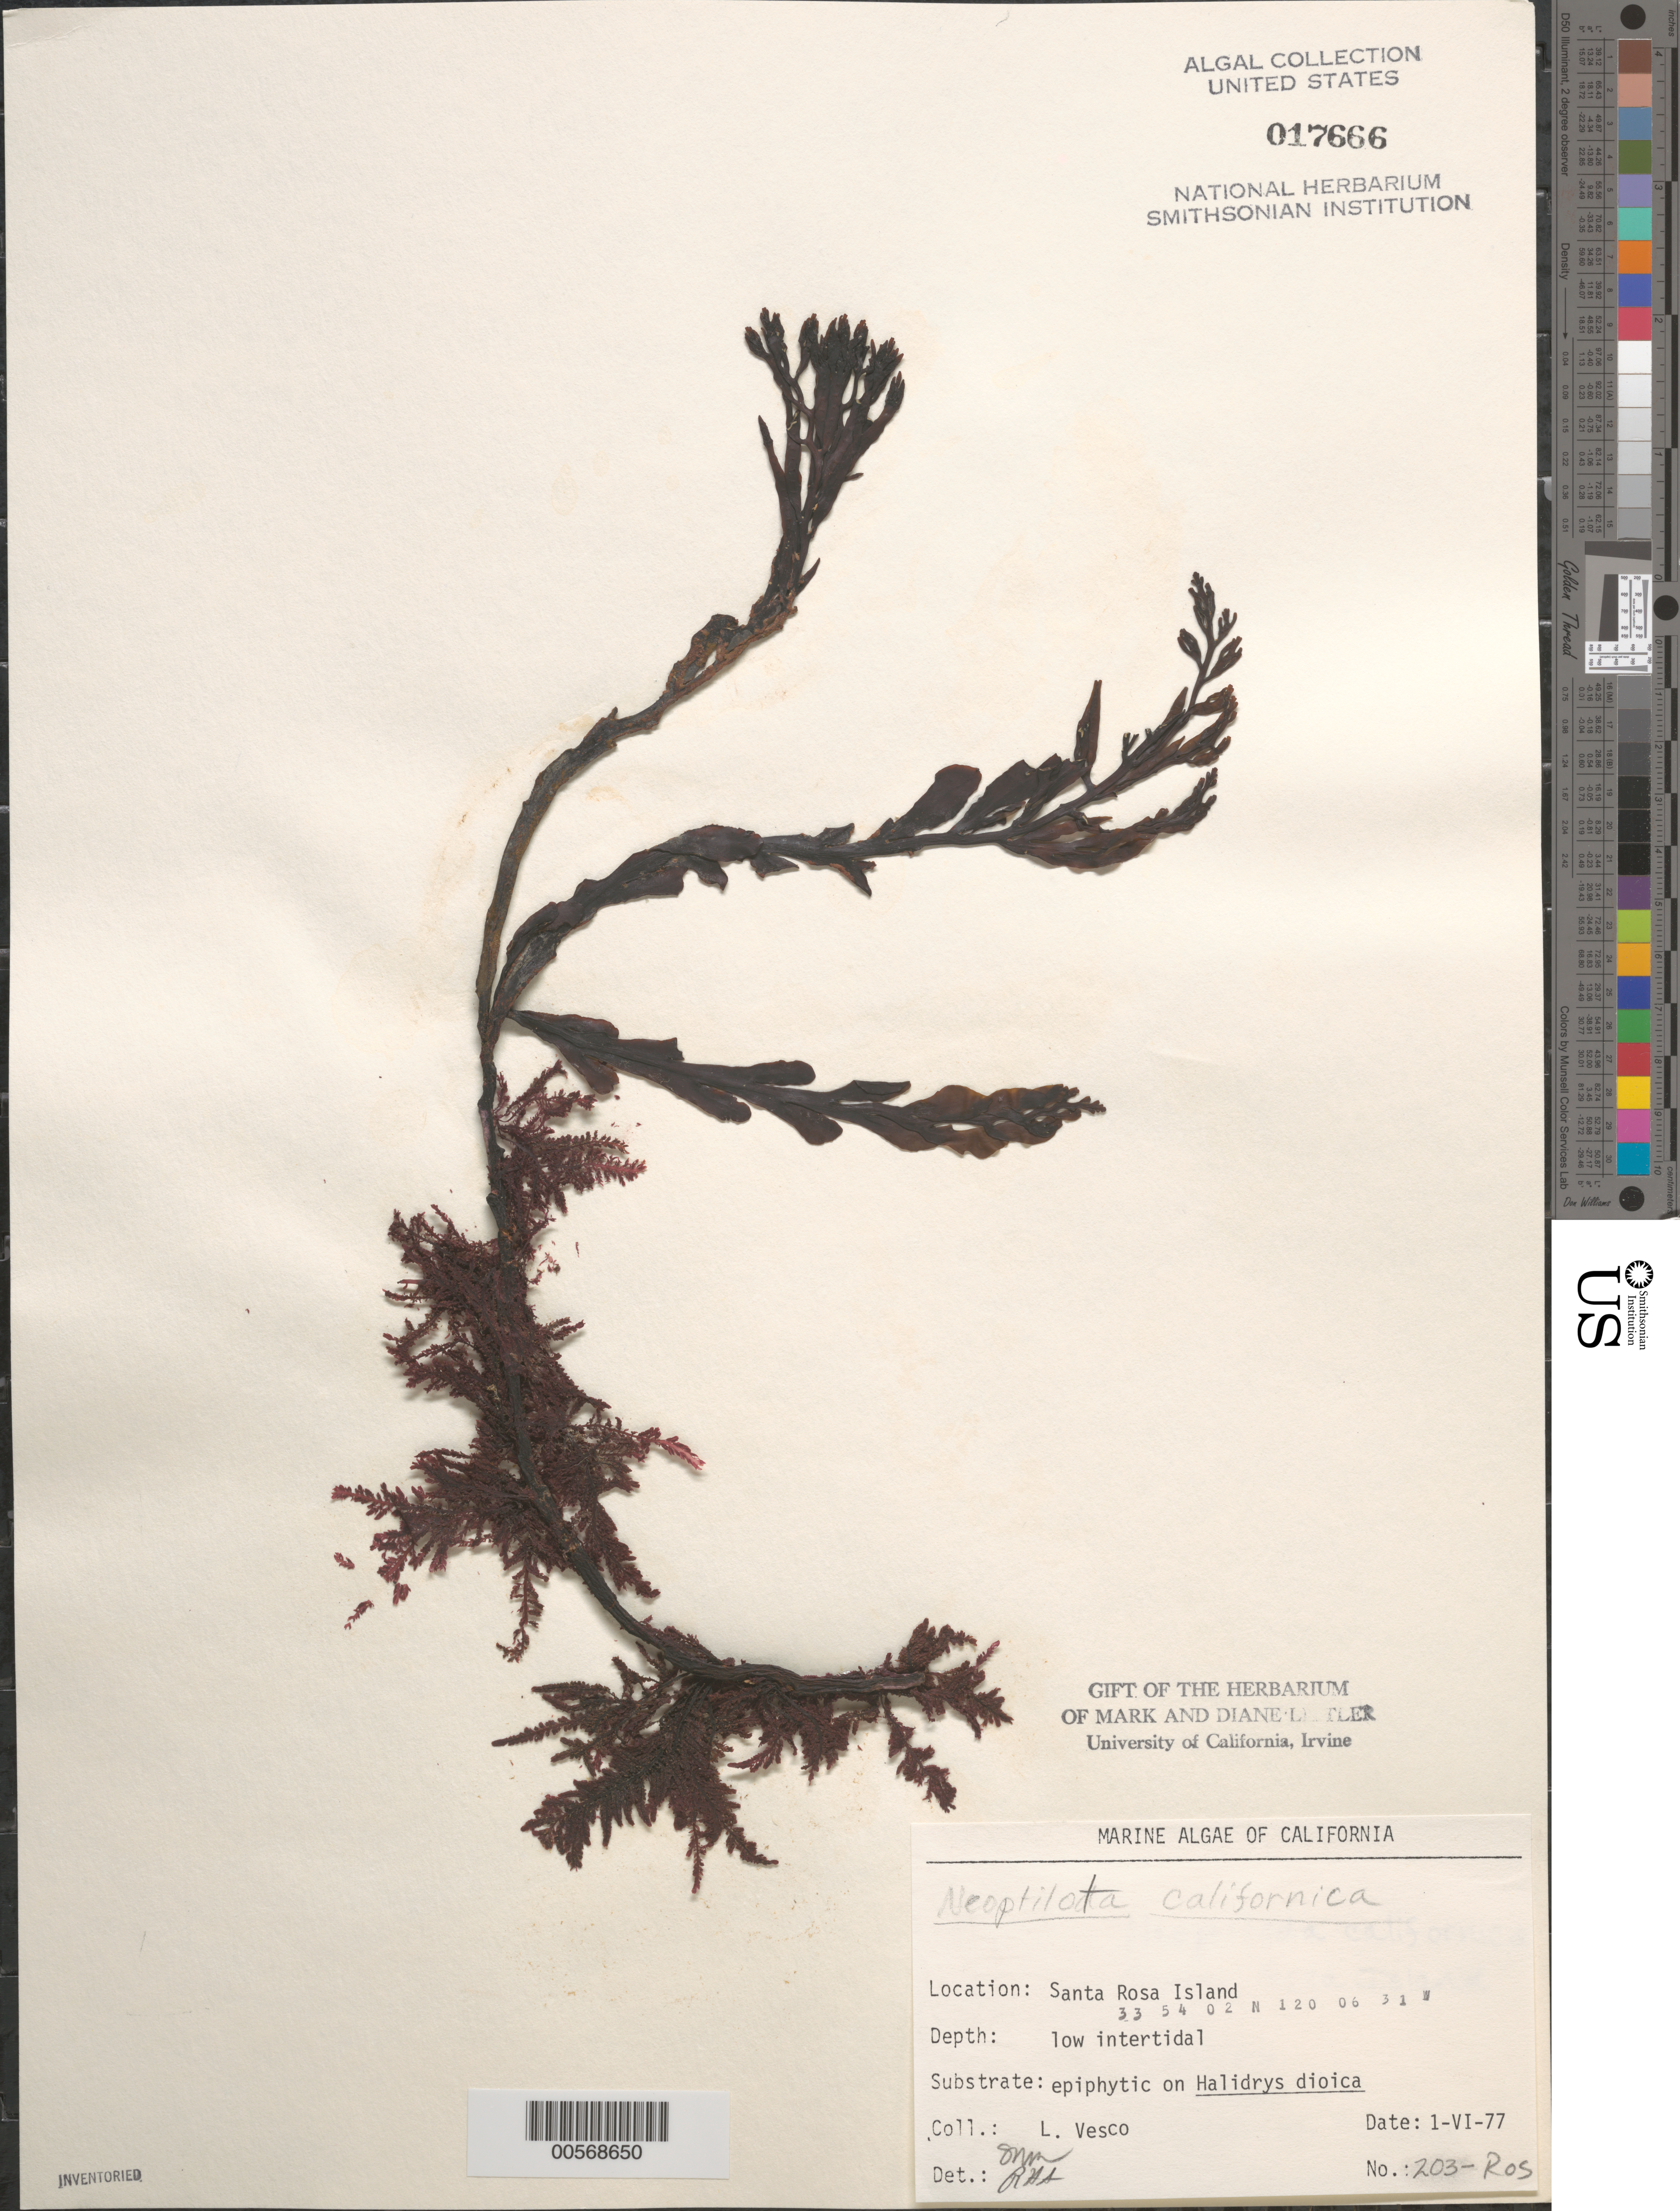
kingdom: Plantae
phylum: Rhodophyta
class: Florideophyceae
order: Ceramiales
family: Wrangeliaceae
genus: Ptilota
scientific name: Ptilota densa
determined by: Algae name updating Project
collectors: L. Vesco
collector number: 203-ROS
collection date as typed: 01 Jun 1977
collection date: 1977-06-01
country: United States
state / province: California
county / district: Santa Barbara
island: Santa Rosa Island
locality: Johnson's Lee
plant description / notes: BLM-SOCALBIGHT Rocky Intertidal Survey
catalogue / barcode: US 17666